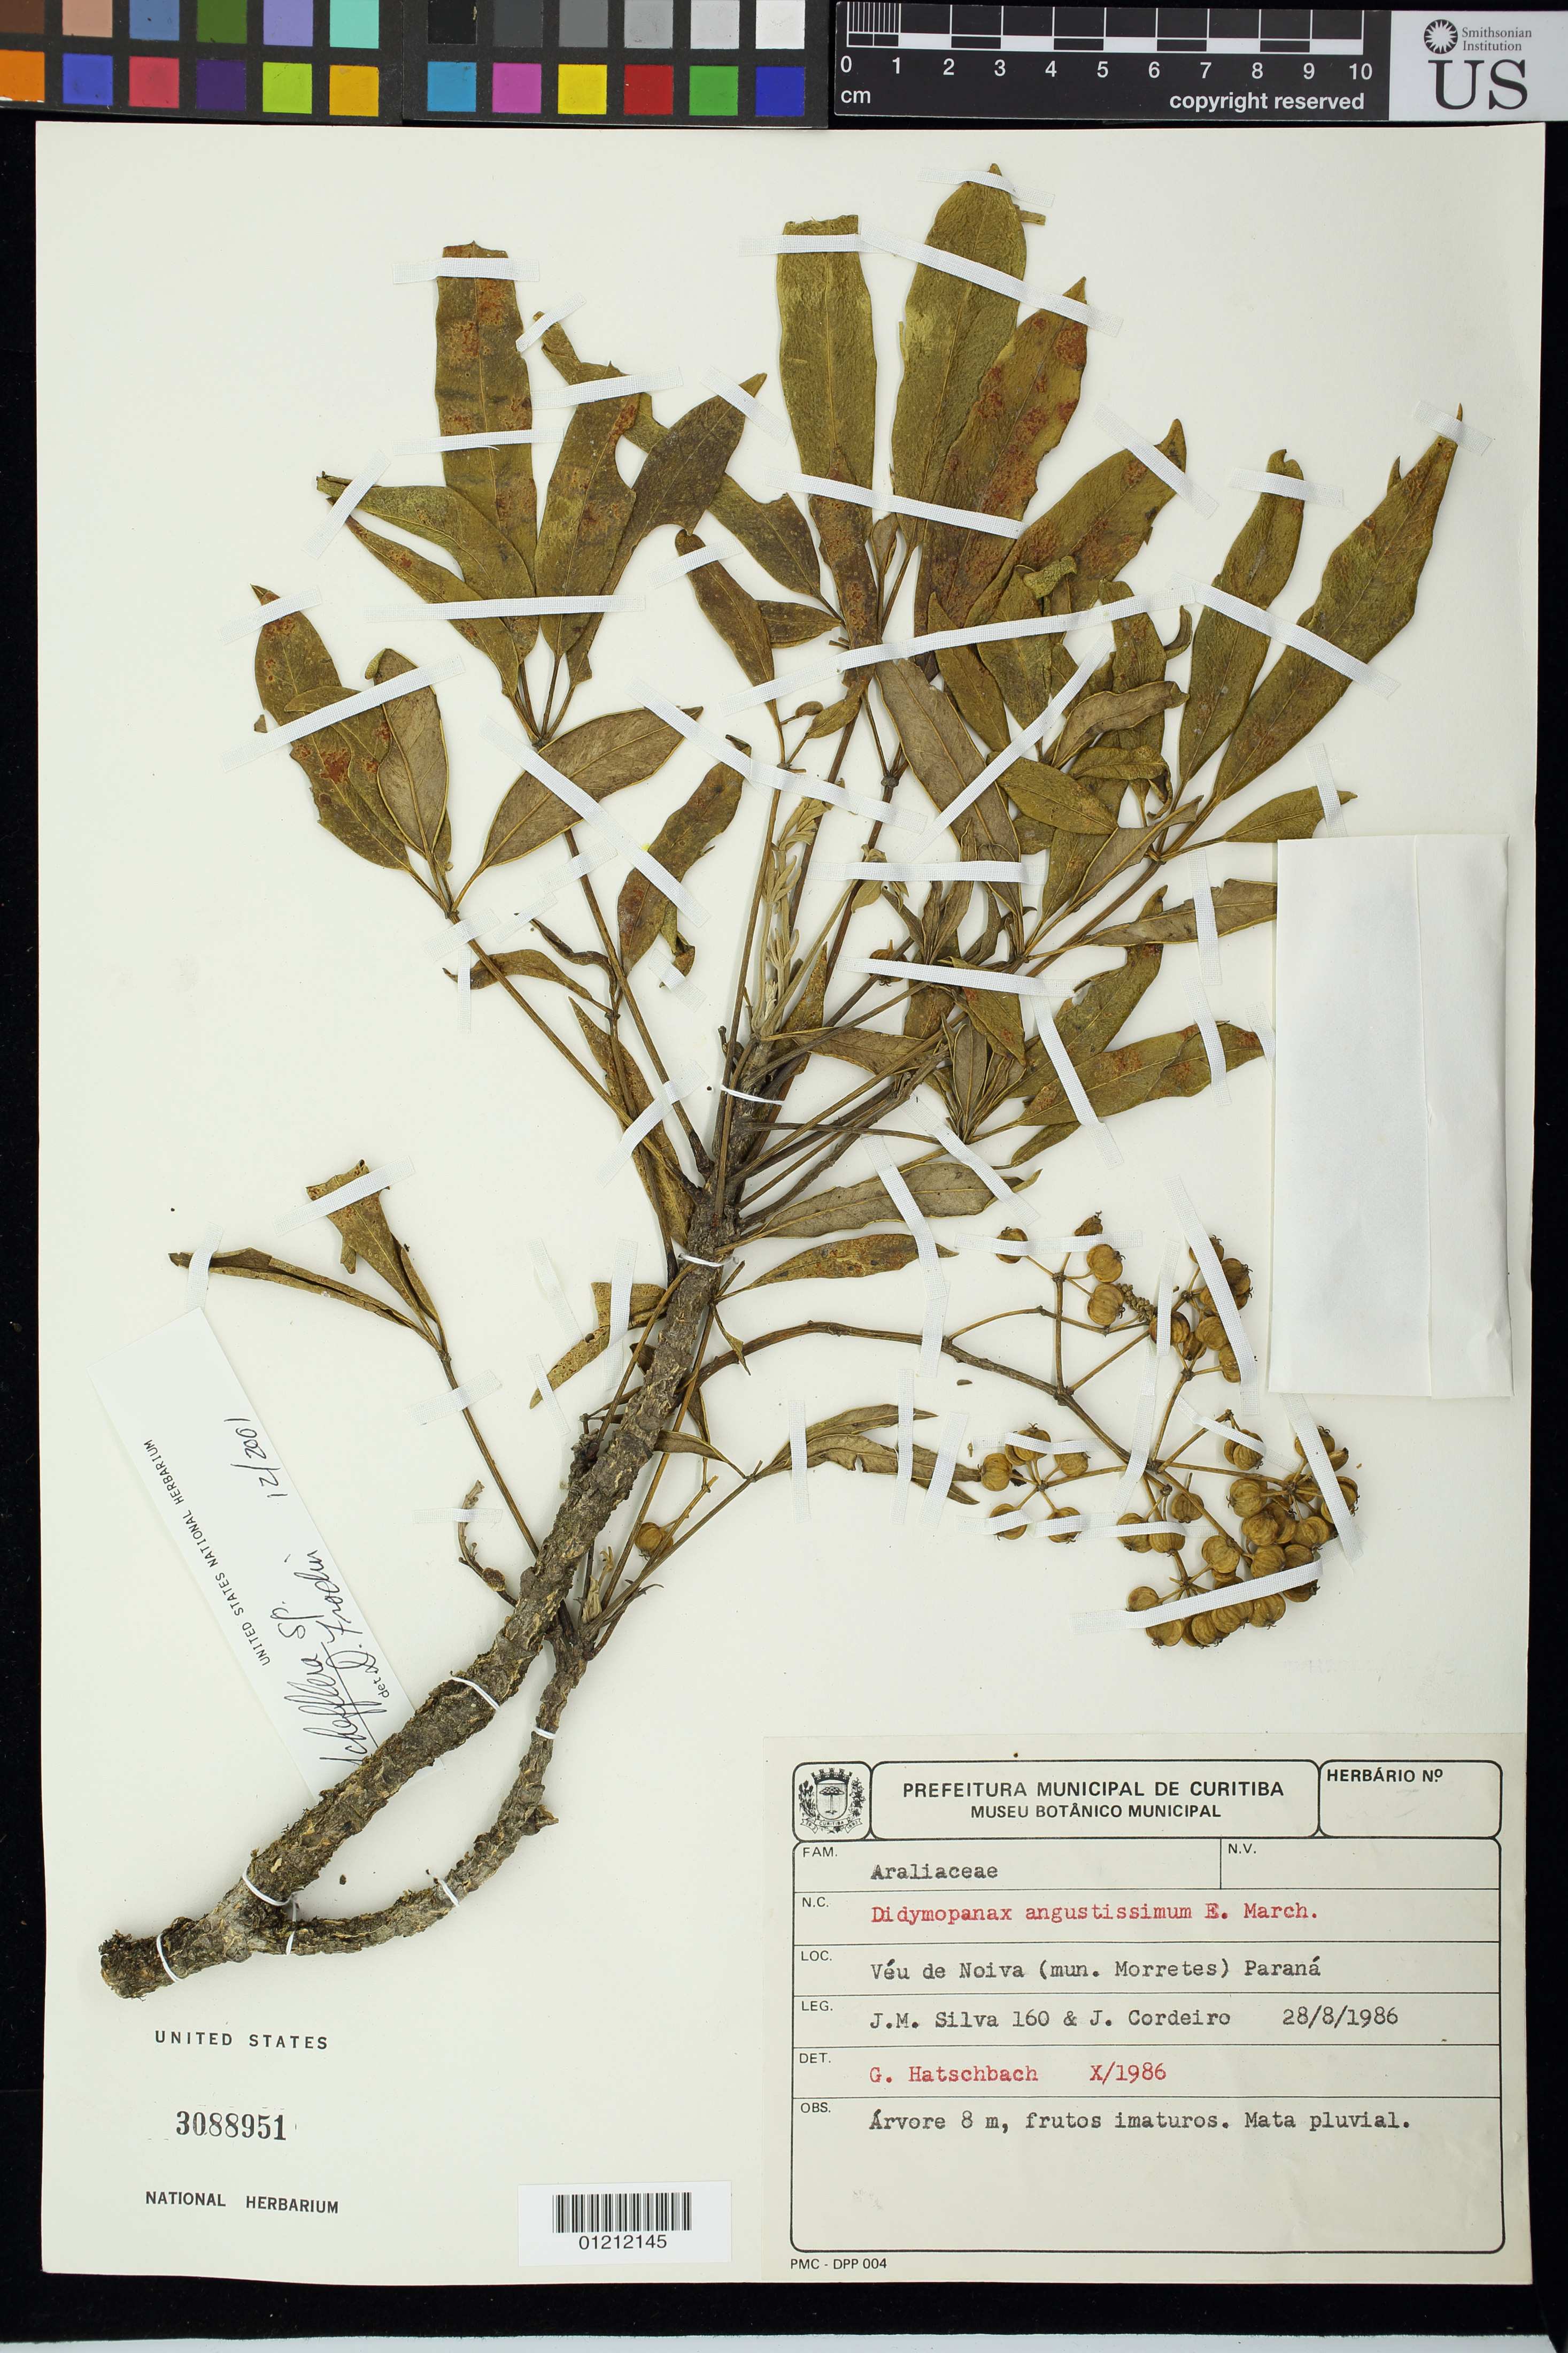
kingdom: Plantae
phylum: Tracheophyta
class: Magnoliopsida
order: Apiales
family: Araliaceae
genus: Schefflera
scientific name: Schefflera sp.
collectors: J. M. Silva & J. Cordeiro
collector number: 160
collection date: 1986-08-28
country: Brazil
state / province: Paraná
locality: Véu de Noiva (mun. Morretes)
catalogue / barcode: US 3088951